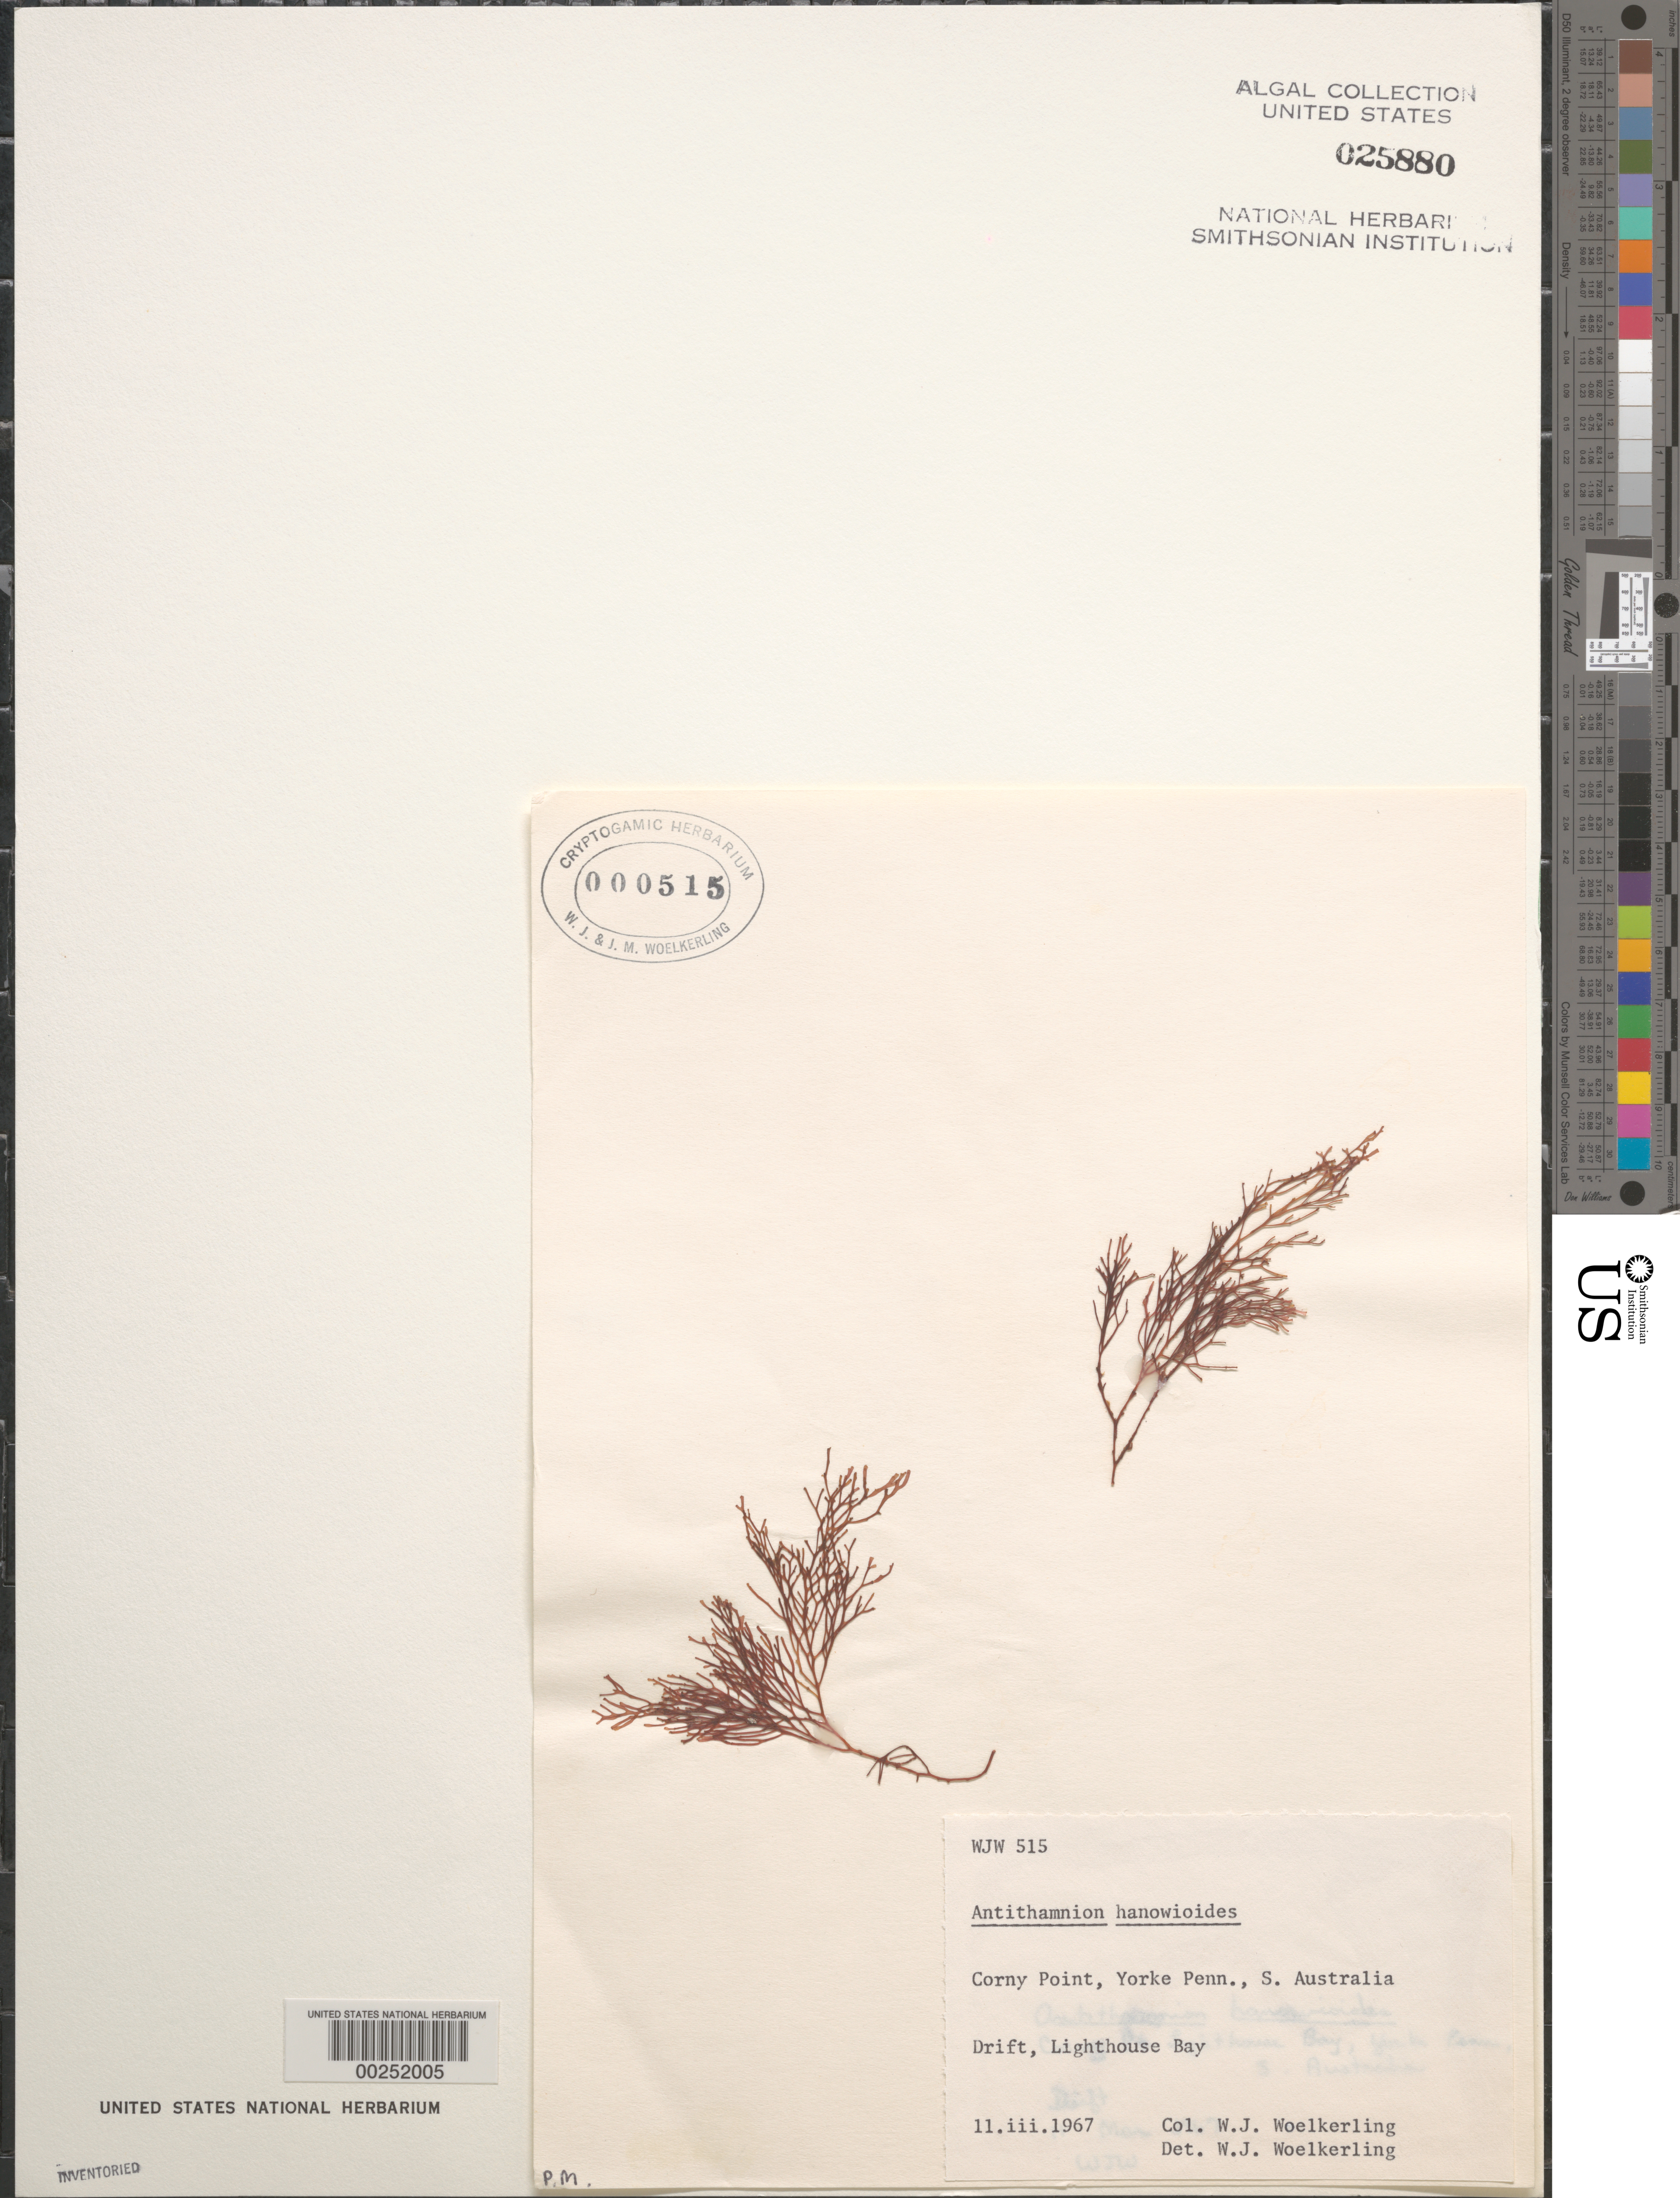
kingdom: Plantae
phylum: Rhodophyta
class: Florideophyceae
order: Ceramiales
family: Ceramiaceae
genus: Antithamnion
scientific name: Antithamnion hanowioides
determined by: Woelkerling, W. J.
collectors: W. Woelkerling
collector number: WJW 515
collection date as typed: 11 Mar 1967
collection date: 1967-03-11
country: Australia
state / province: South Australia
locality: Lighthouse bay, corny point, yorke peninsula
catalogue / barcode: US 25880